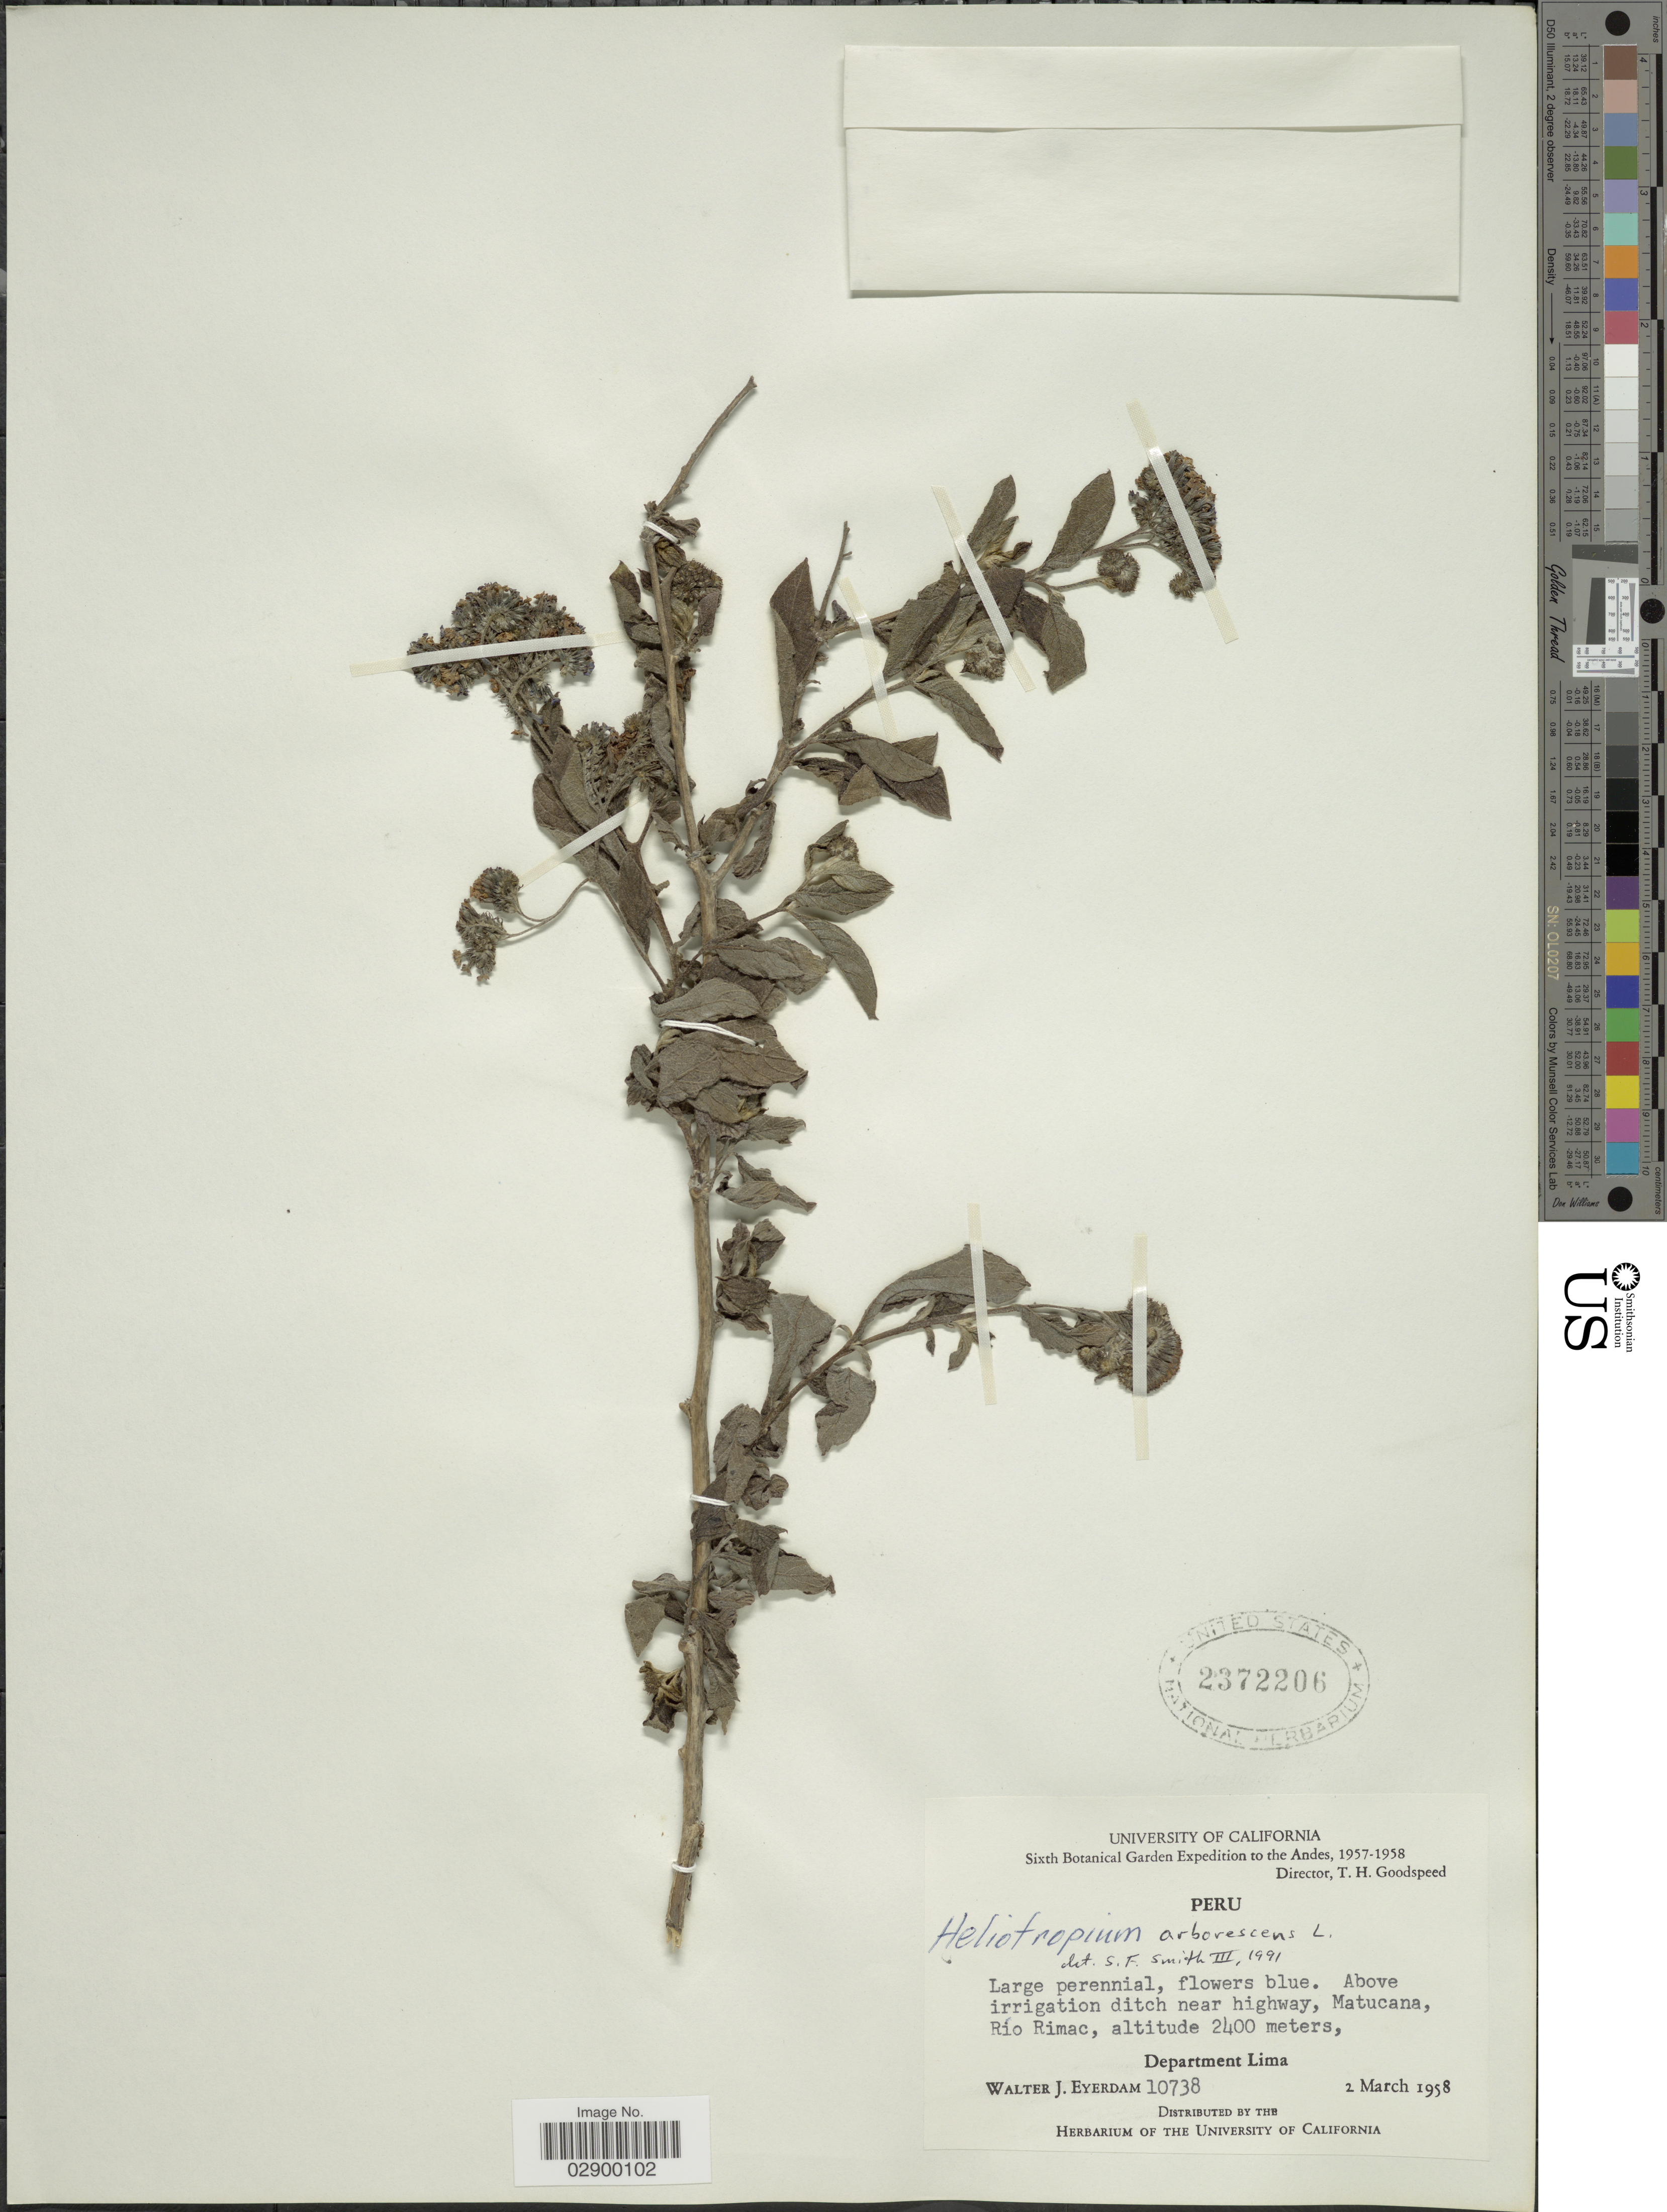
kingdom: Plantae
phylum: Tracheophyta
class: Magnoliopsida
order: Boraginales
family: Heliotropiaceae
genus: Heliotropium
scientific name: Heliotropium arborescens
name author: L.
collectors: W. J. Eyerdam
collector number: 10738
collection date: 1958-03-02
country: Peru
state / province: Lima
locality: Andes. Near highway, Matucana, Río Rimac, Department Lima.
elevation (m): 2400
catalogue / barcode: US 2372206